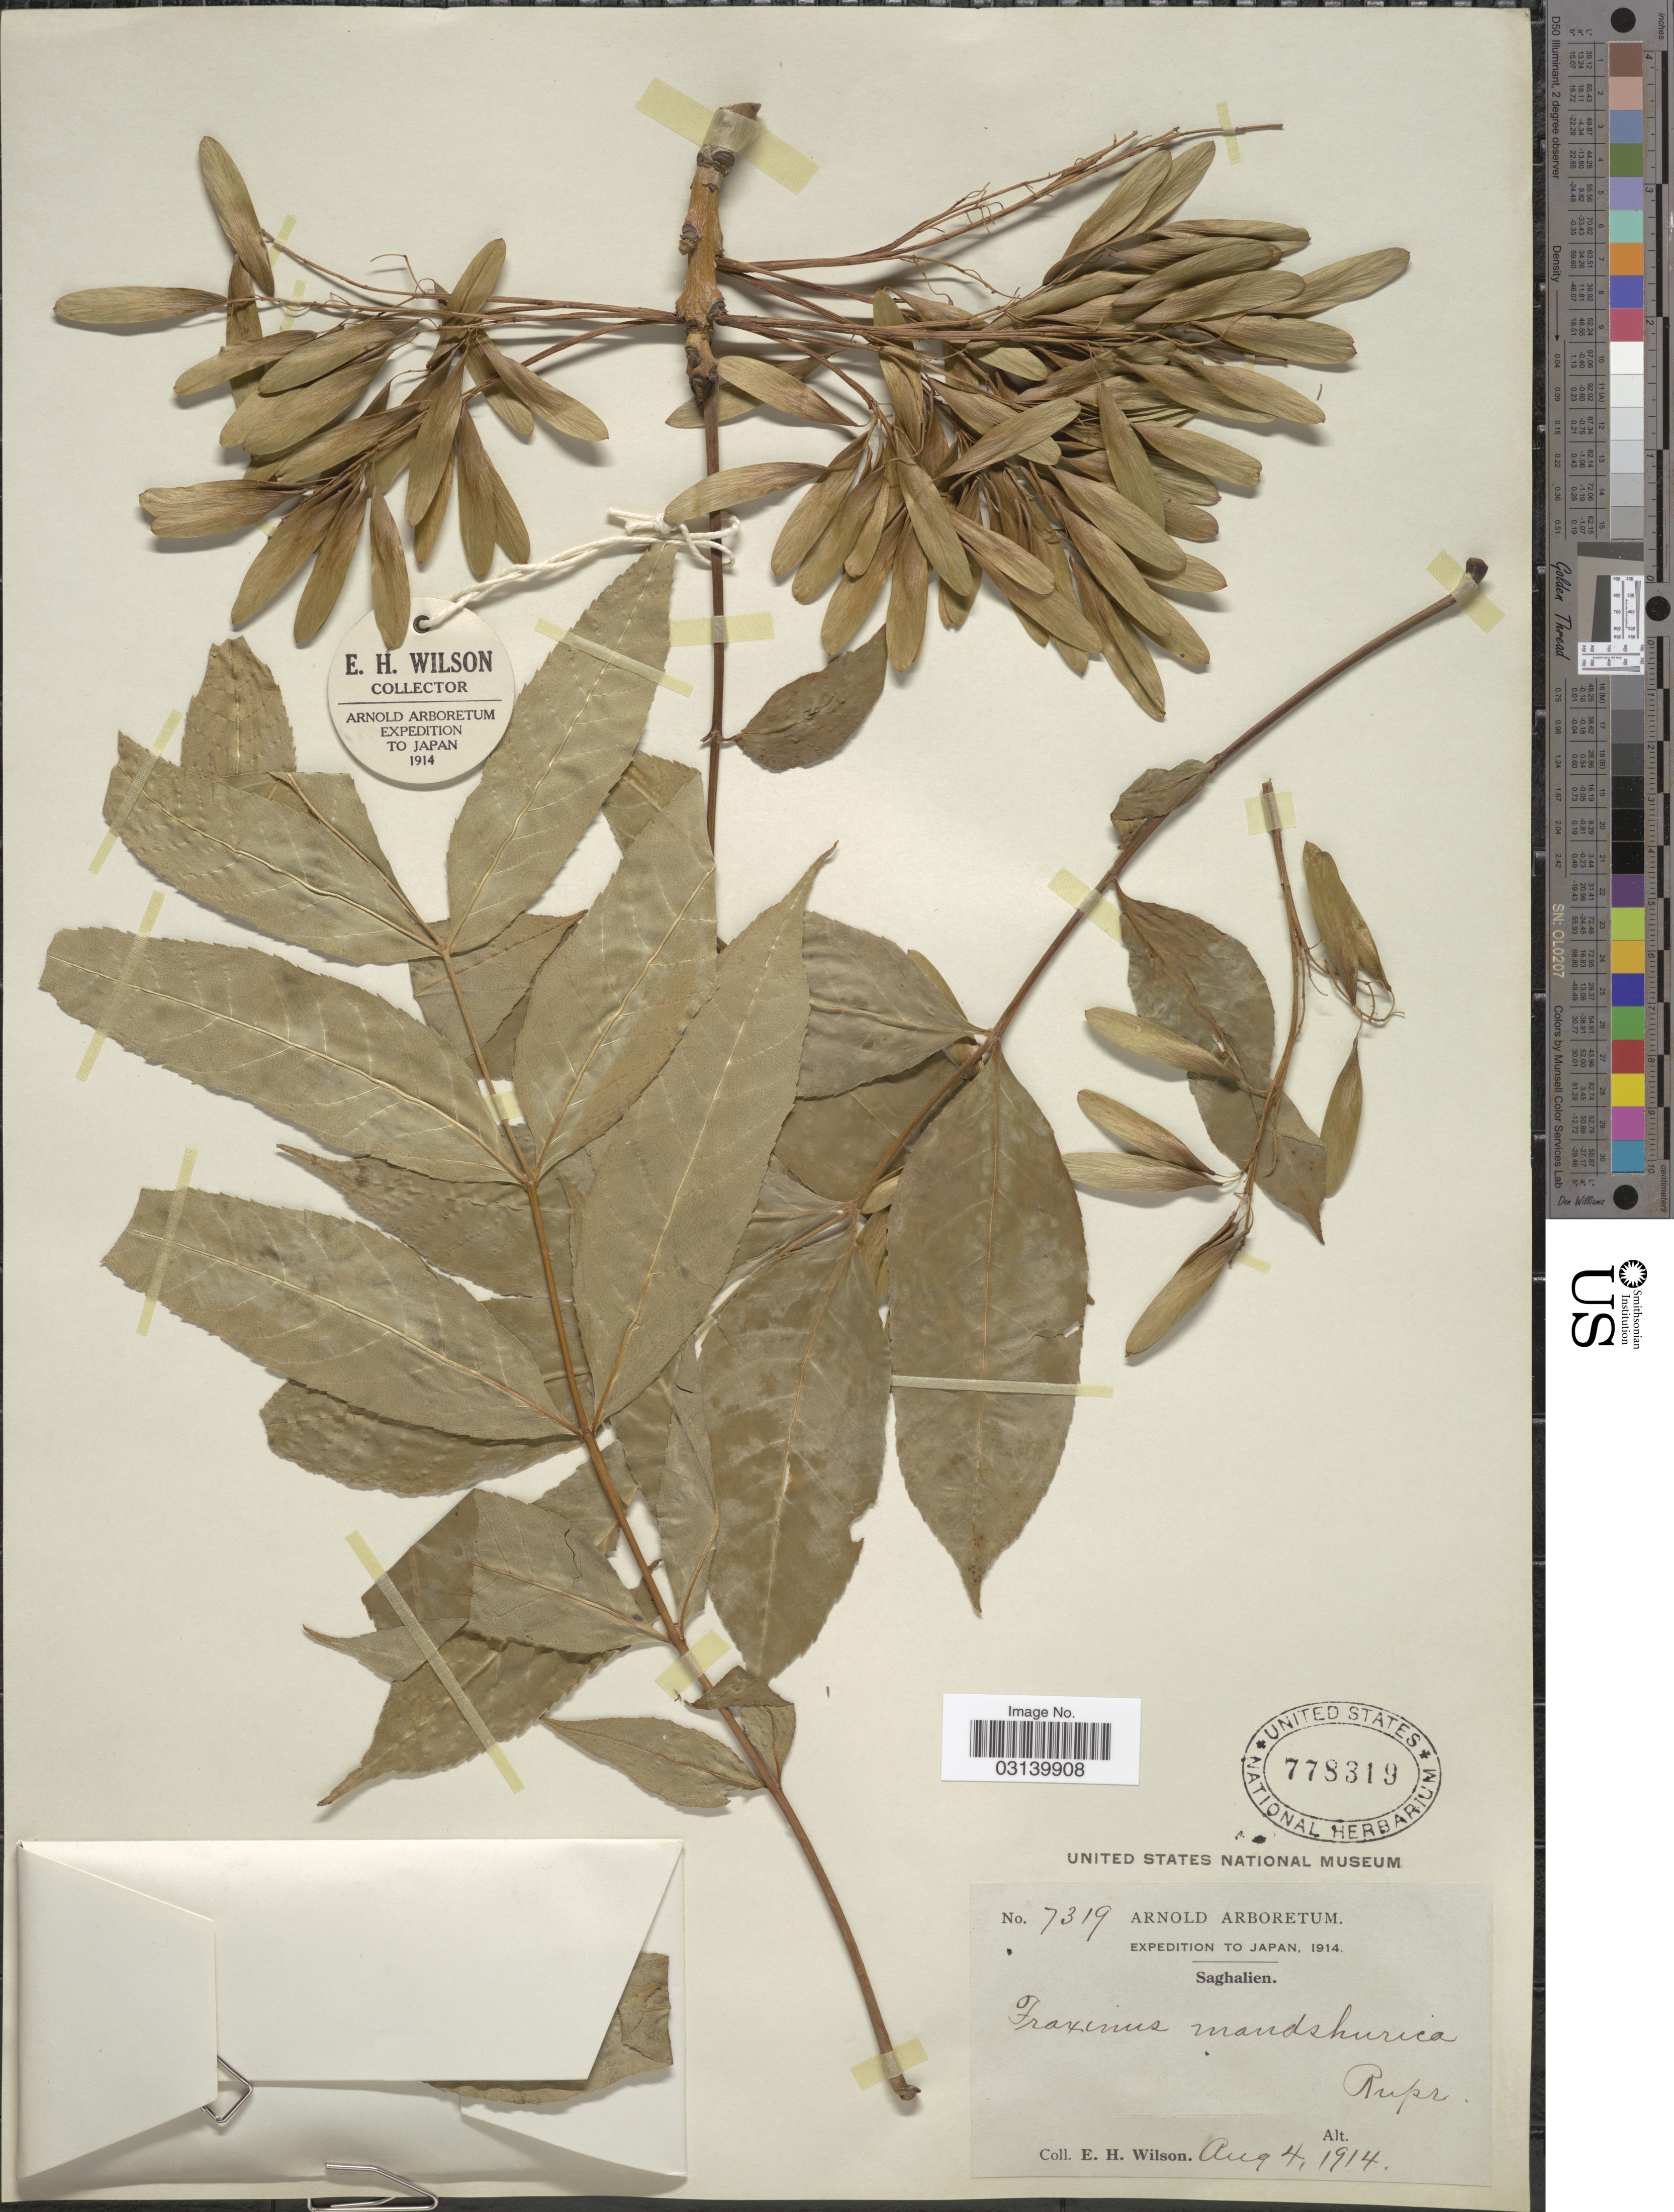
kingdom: Plantae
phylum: Tracheophyta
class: Magnoliopsida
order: Lamiales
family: Oleaceae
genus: Fraxinus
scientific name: Fraxinus mandshurica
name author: Rupr.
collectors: E. Wilson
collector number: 7319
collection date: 1914-08-04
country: Japan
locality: Saghalien.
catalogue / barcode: US 778319